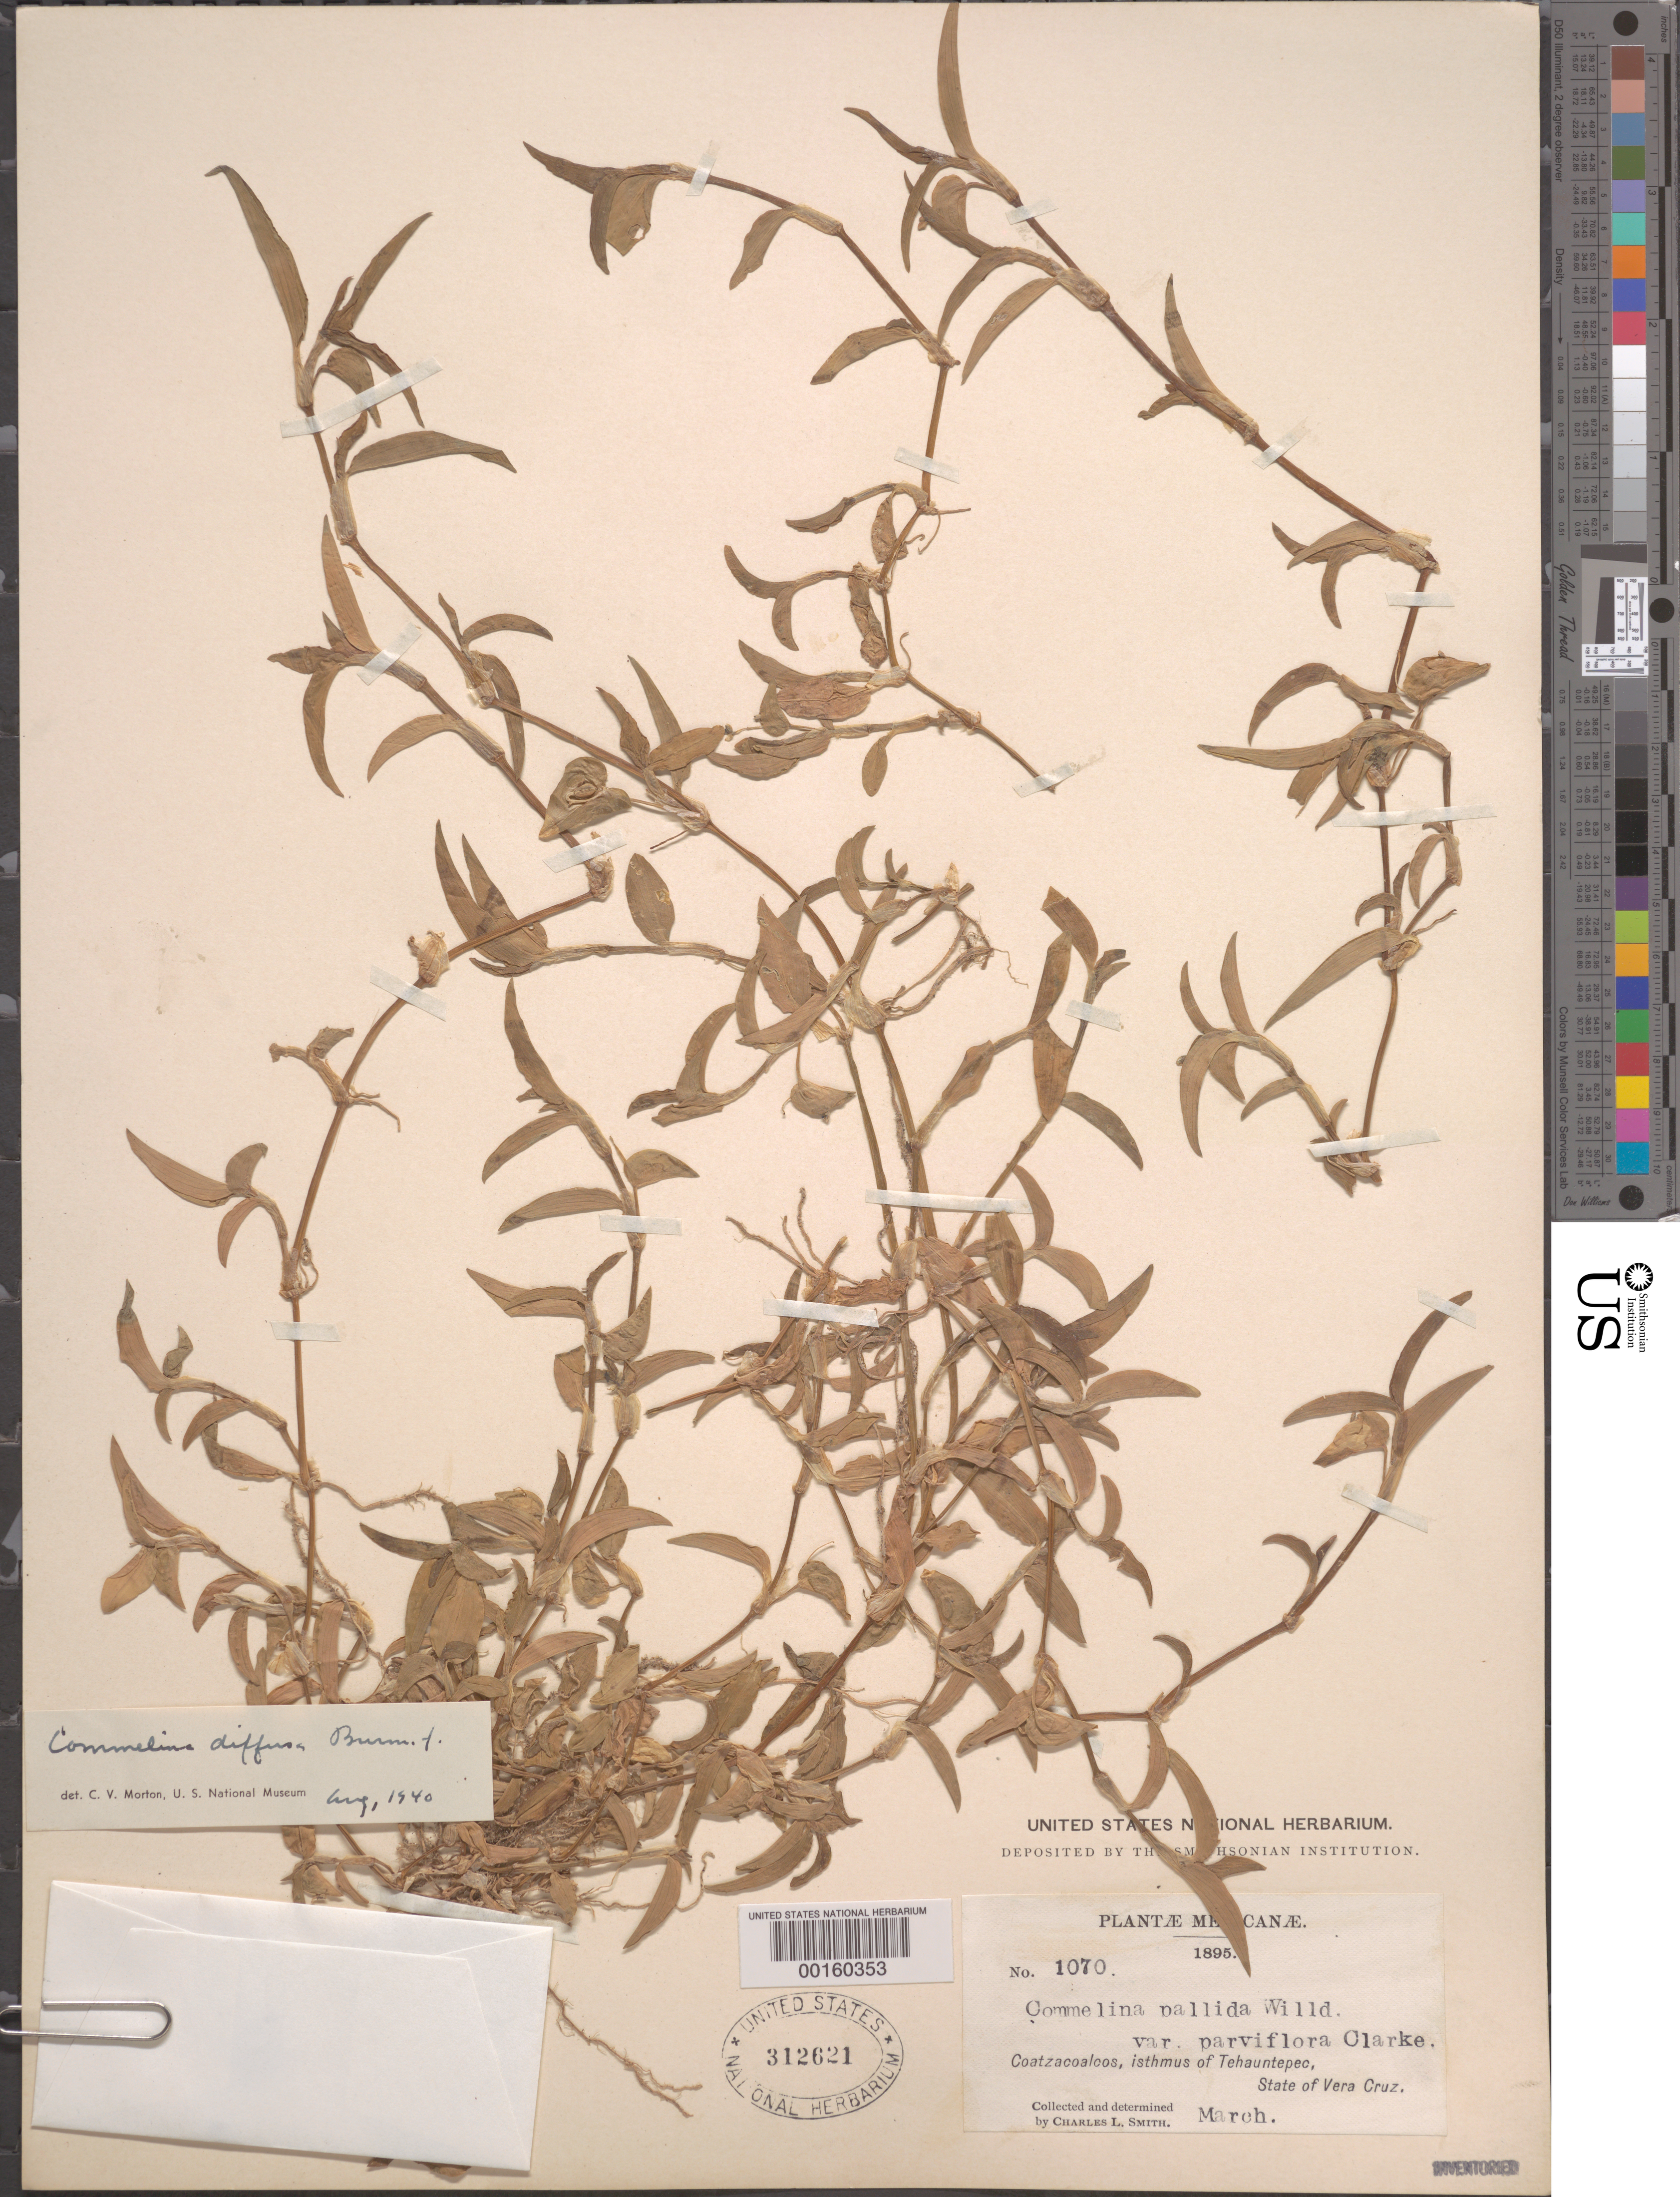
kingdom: Plantae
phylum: Tracheophyta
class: Liliopsida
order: Commelinales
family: Commelinaceae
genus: Commelina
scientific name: Commelina diffusa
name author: Burm. f.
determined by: Morton, C. V.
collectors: C. Smith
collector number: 1070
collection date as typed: Mar 1895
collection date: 1895-03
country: Mexico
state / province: Veracruz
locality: Isthmus of Tehuantepec, coatzacoalcos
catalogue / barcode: US 312621